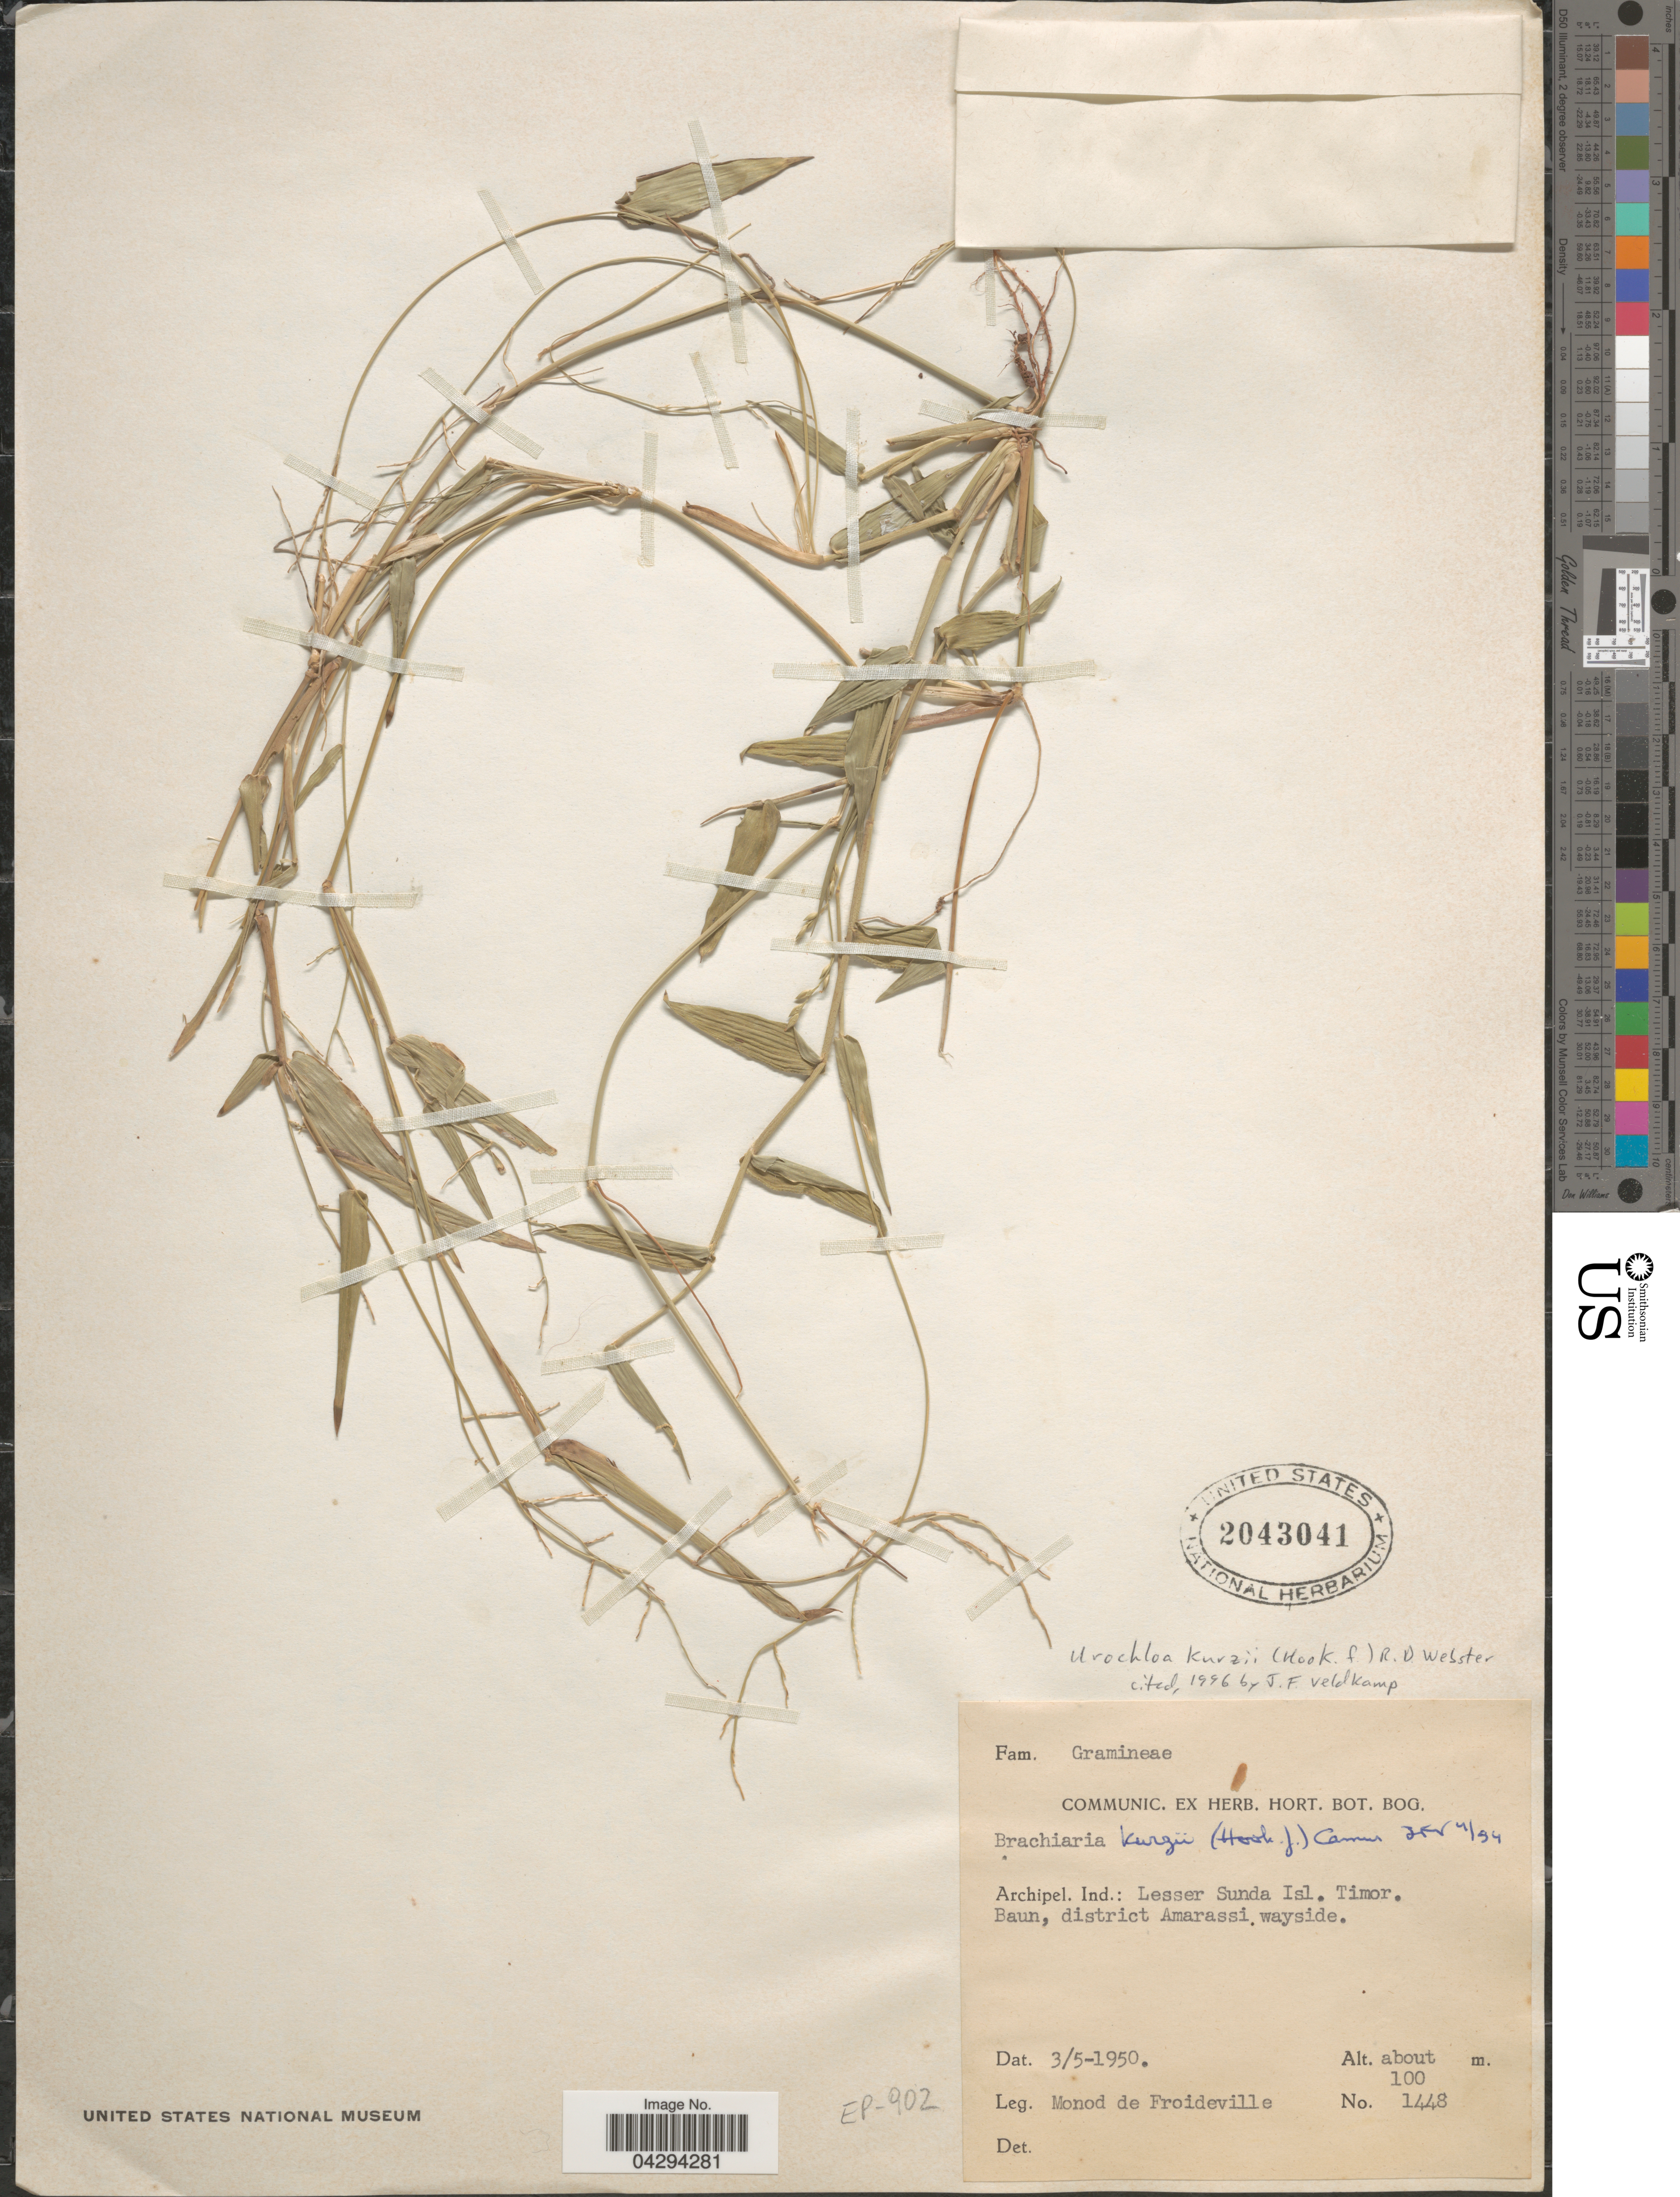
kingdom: Plantae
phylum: Tracheophyta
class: Liliopsida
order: Poales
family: Poaceae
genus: Urochloa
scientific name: Urochloa kurzii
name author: (Hook. f.) T.Q. Nguyen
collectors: C. Monod de Froideville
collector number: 1448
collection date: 1950-05-03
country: Indonesia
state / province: Nusa Tenggara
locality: Archipel. Ind.: Lesser Sunda Isl. Timor. Baun, district Amarassi wayside.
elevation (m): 100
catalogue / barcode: US 2043041